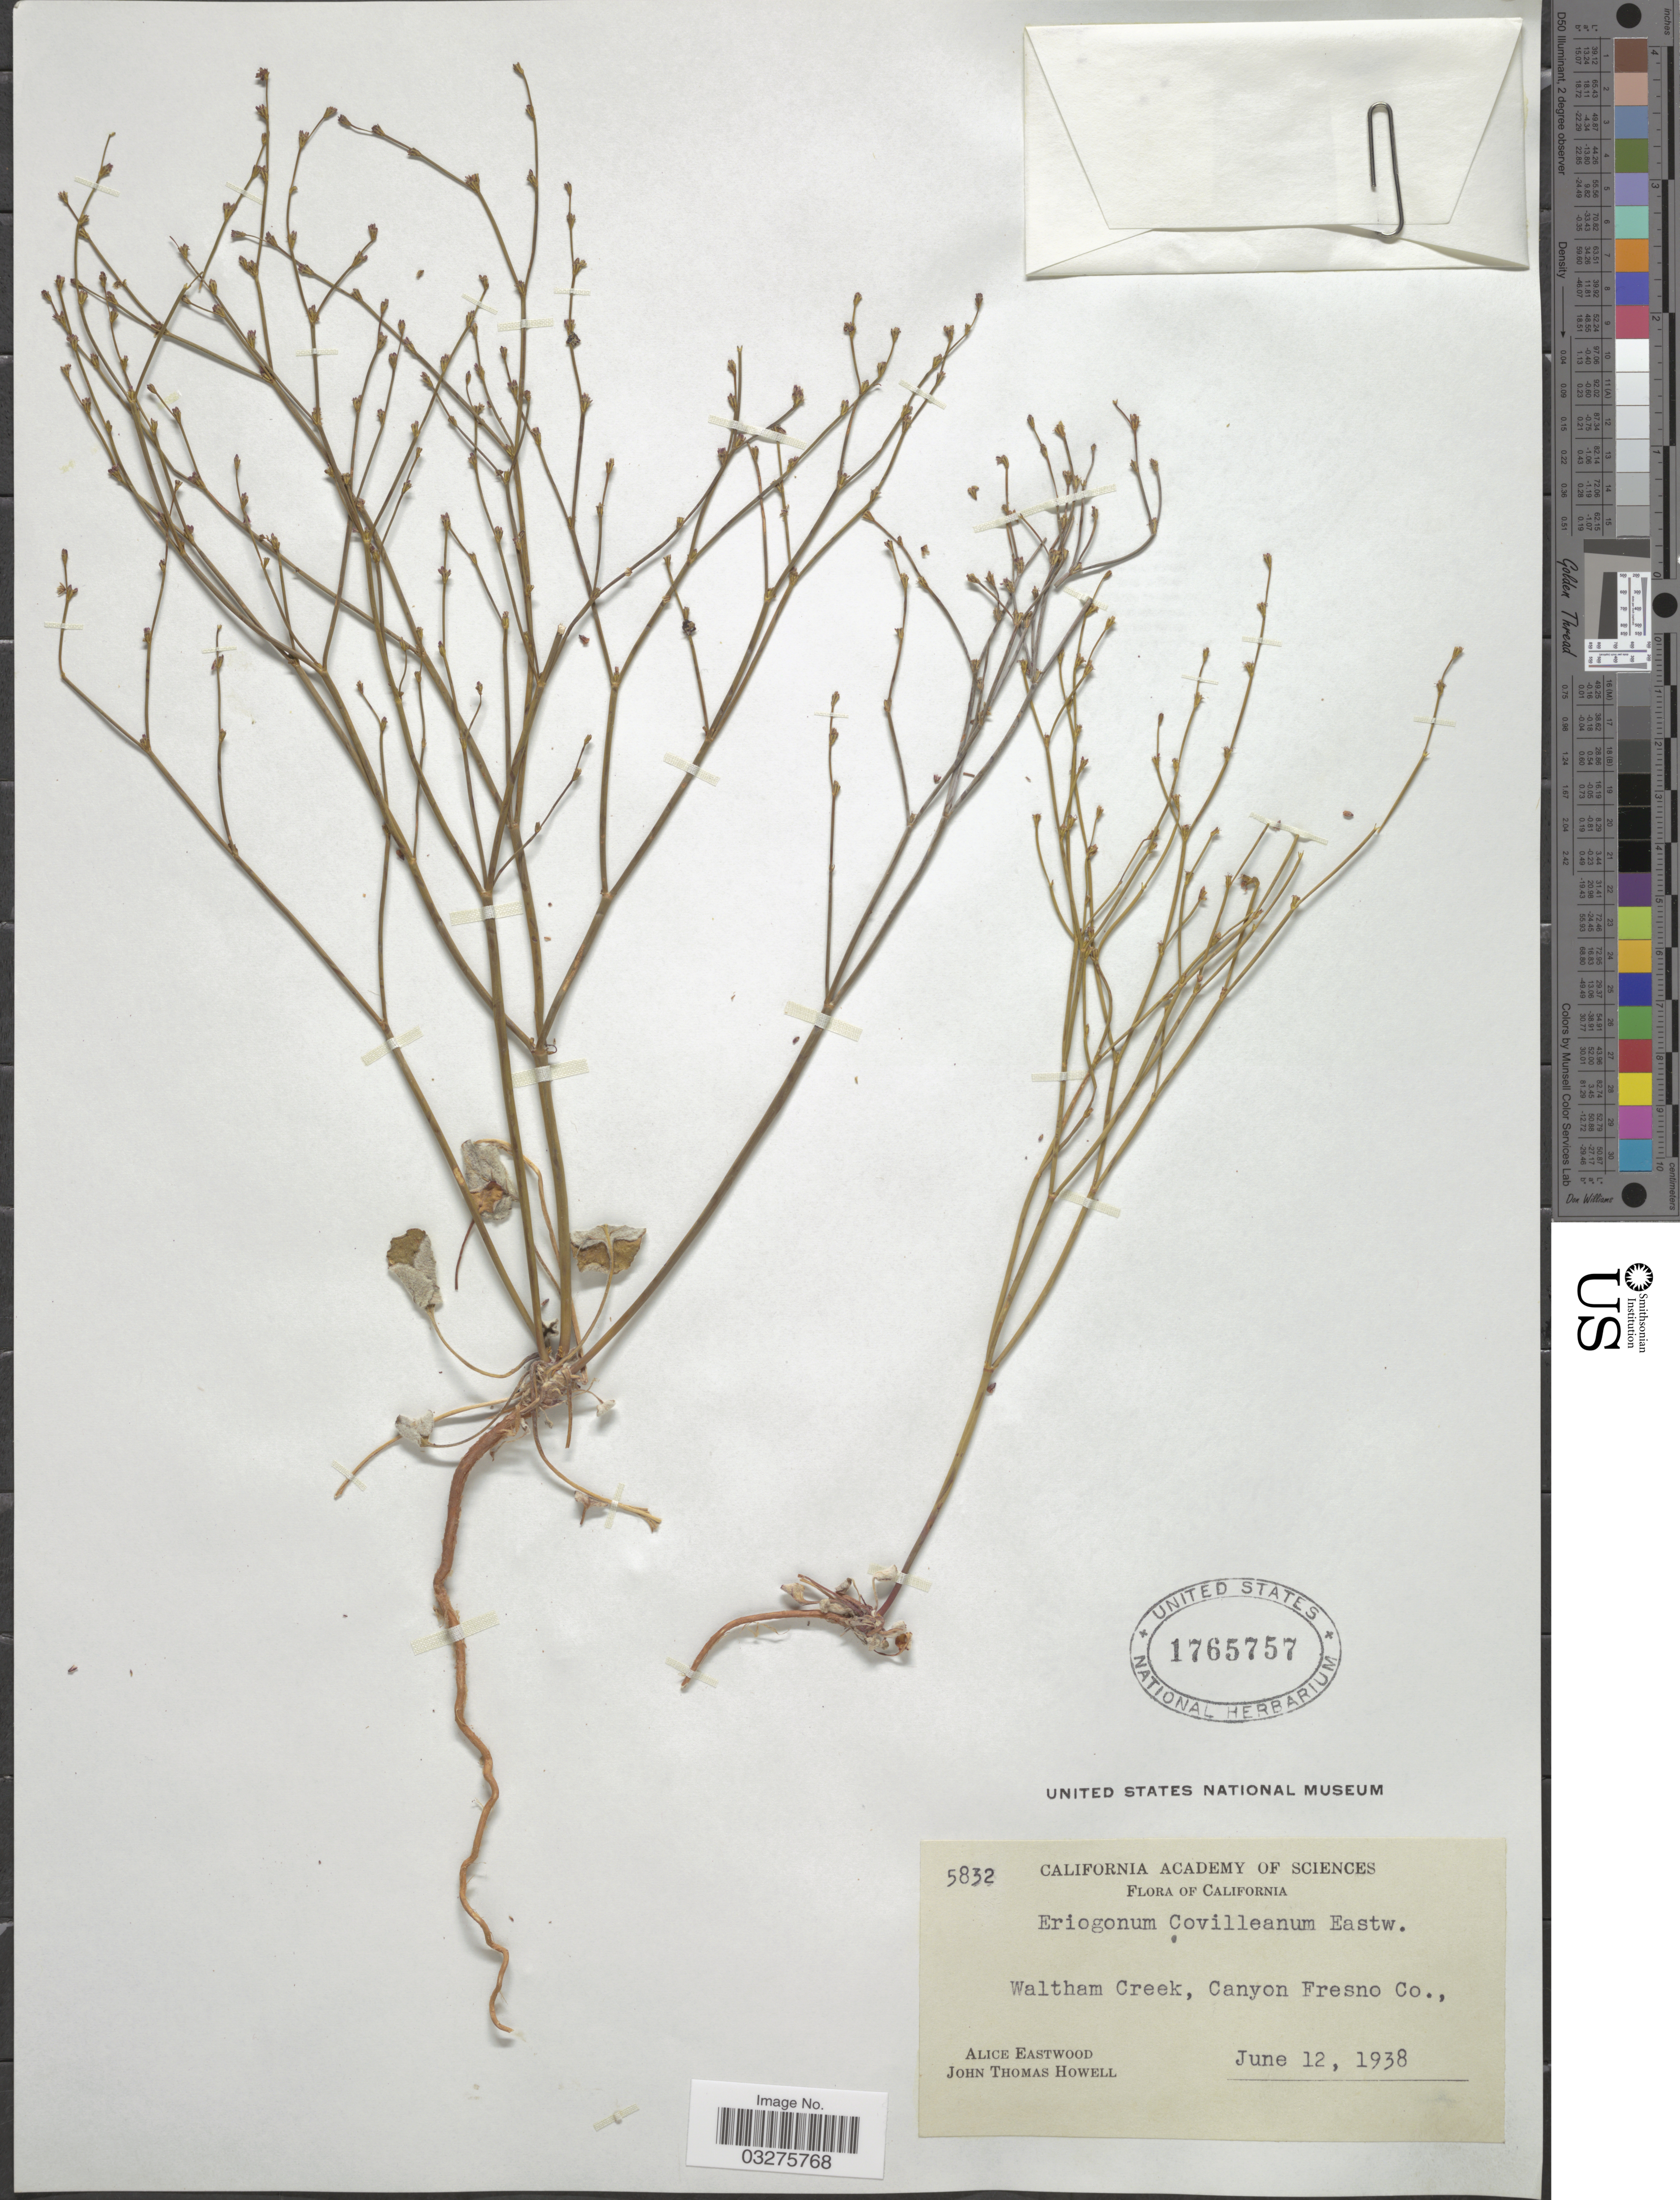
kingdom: Plantae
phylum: Tracheophyta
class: Magnoliopsida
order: Caryophyllales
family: Polygonaceae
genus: Eriogonum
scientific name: Eriogonum covilleanum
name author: Eastw.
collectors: A. Eastwood & J. T. Howell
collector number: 5832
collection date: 1938-06-12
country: United States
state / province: California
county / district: Fresno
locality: Waltham Creek, Canyon Fresno Co.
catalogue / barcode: US 1765757